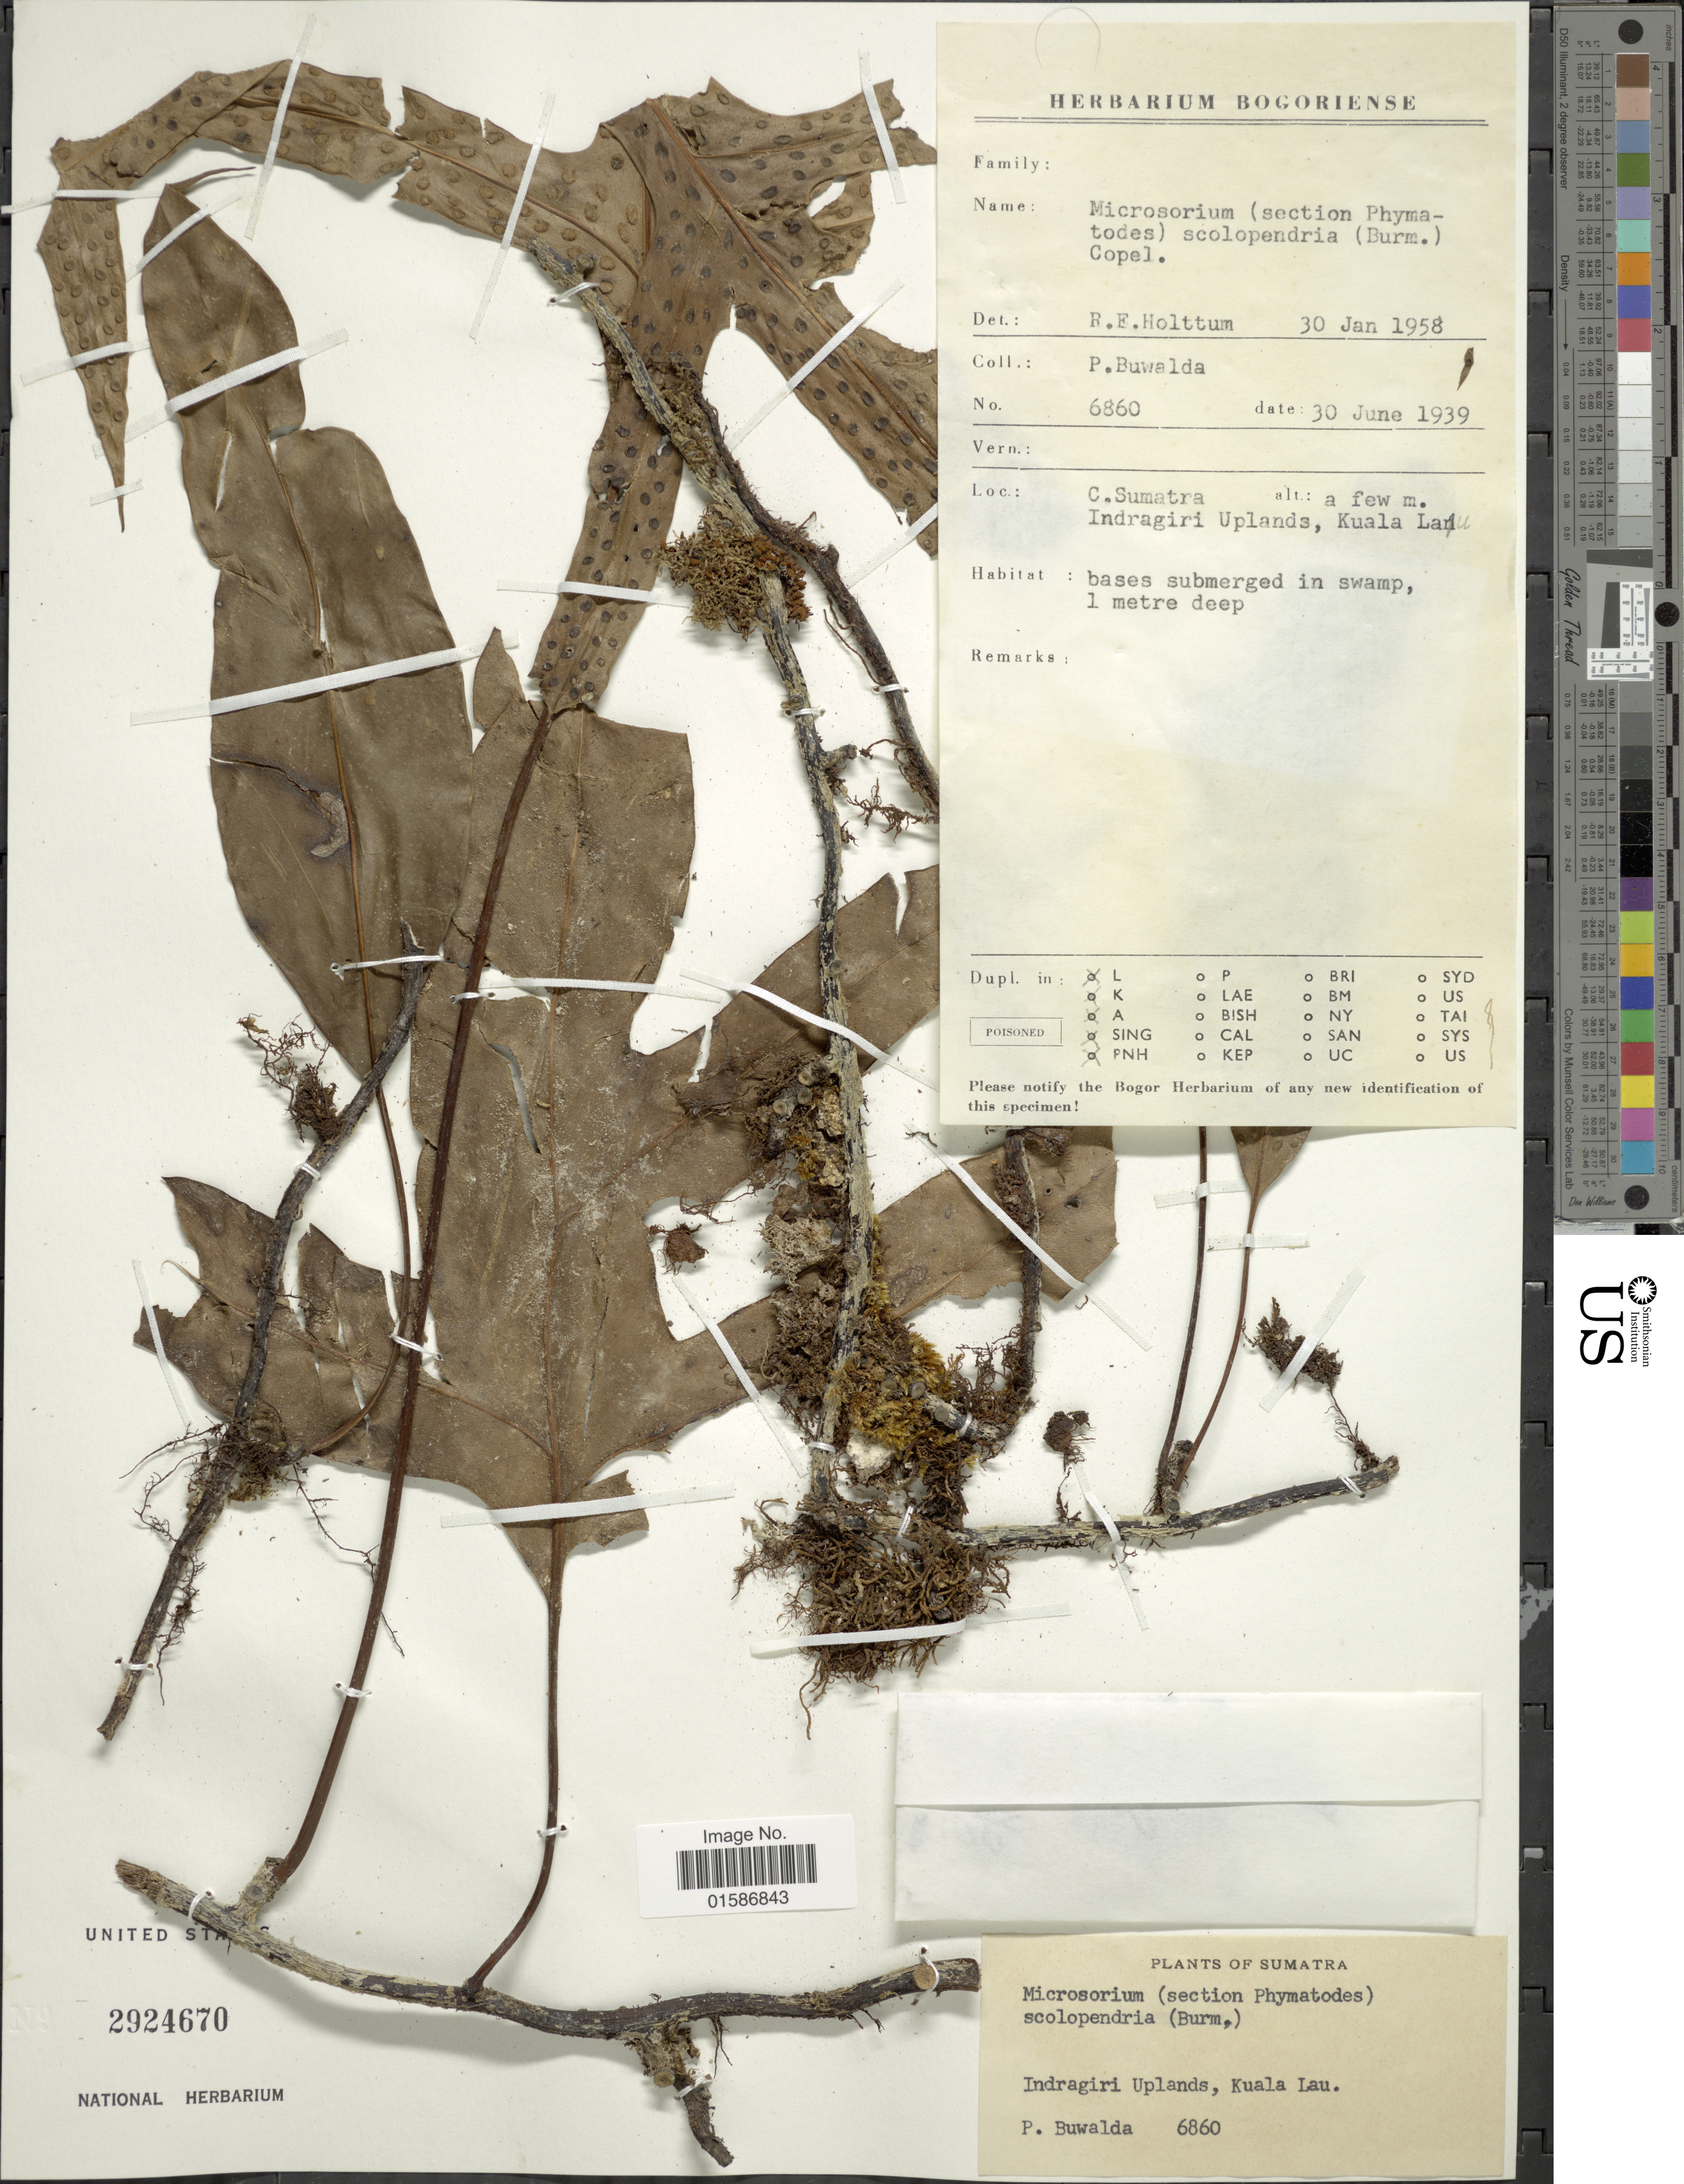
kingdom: Plantae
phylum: Tracheophyta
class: Polypodiopsida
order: Polypodiales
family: Polypodiaceae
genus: Microsorum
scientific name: Microsorum scolopendria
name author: (Burm. f.) Copel.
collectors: P. Buwalda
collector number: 6860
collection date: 1939-06-30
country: Indonesia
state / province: Sumatra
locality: C. Sumatra, Indragiri Uplandsm Kuala Lau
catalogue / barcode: US 2924670